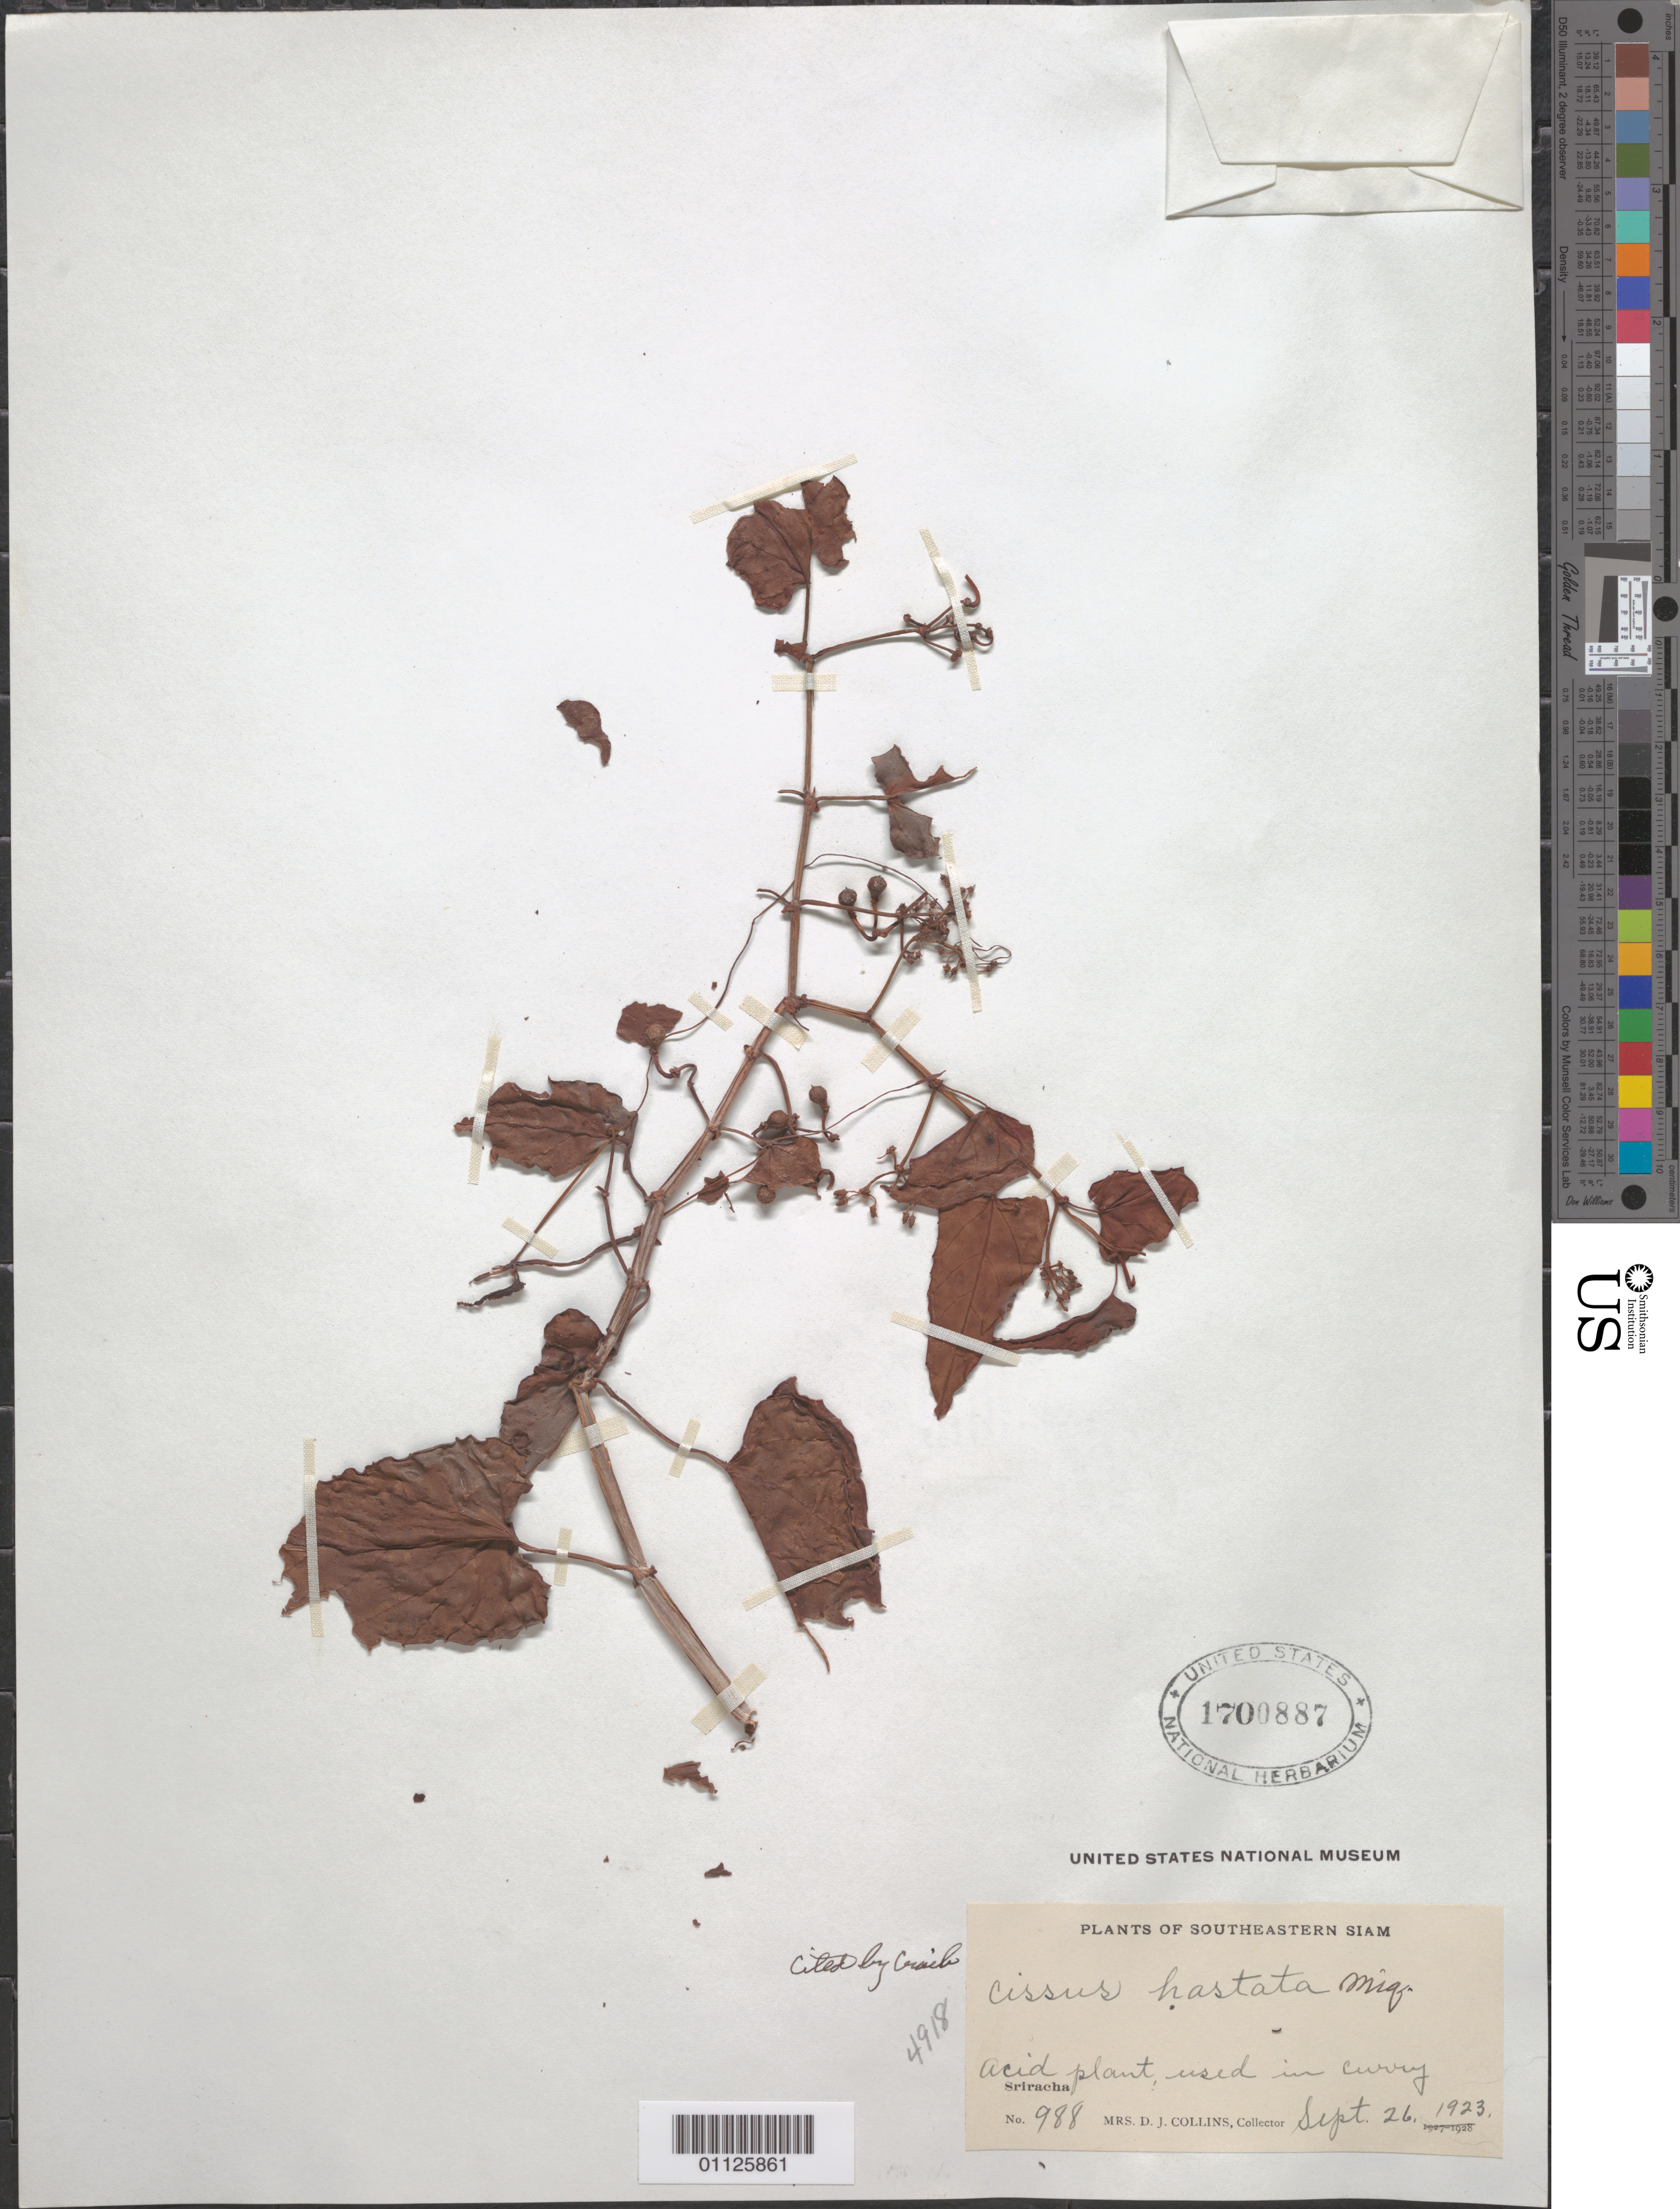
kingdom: Plantae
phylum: Tracheophyta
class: Magnoliopsida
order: Vitales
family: Vitaceae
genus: Cissus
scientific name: Cissus hastata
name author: Miq.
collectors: Mrs. D. J. Collins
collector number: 988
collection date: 1923-09-26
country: Thailand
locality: Sriracha.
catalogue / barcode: US 1700887